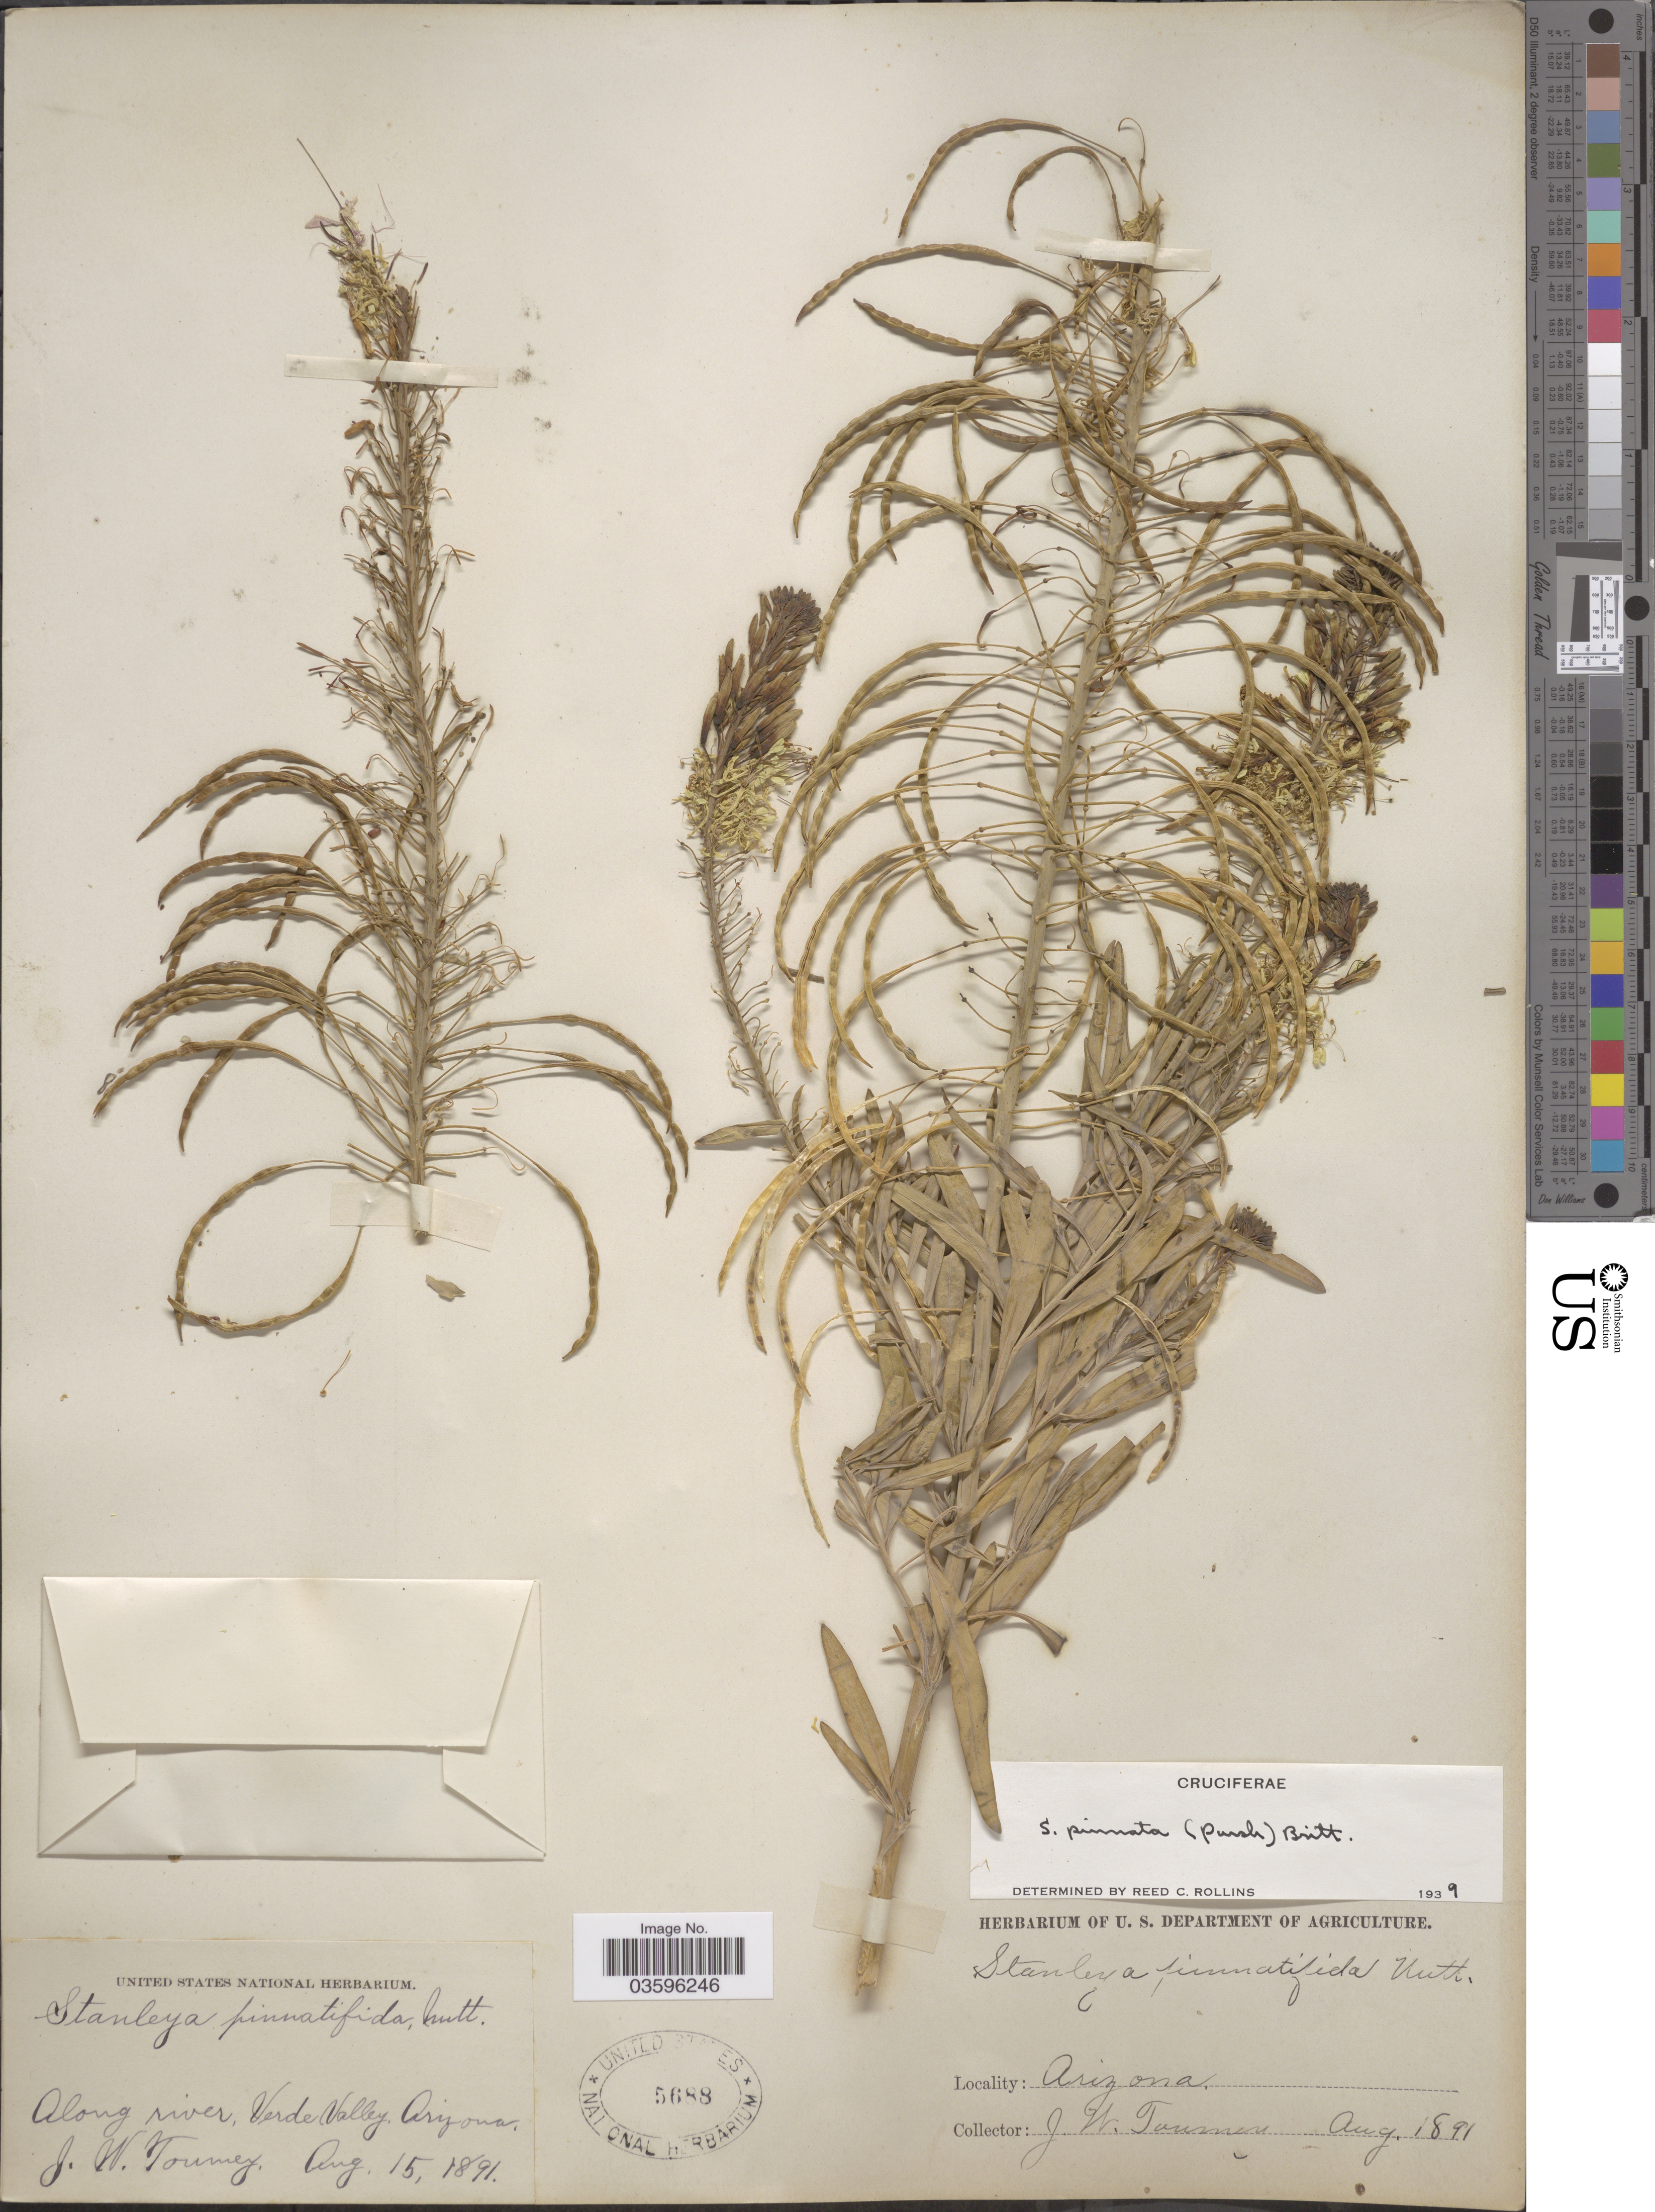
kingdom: Plantae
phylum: Tracheophyta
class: Magnoliopsida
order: Brassicales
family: Brassicaceae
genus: Stanleya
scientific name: Stanleya pinnata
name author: (Pursh) Britton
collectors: J. W. Toumey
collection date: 1891-08-15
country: United States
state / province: Arizona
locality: Along river, Verde Valley.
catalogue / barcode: US 5688